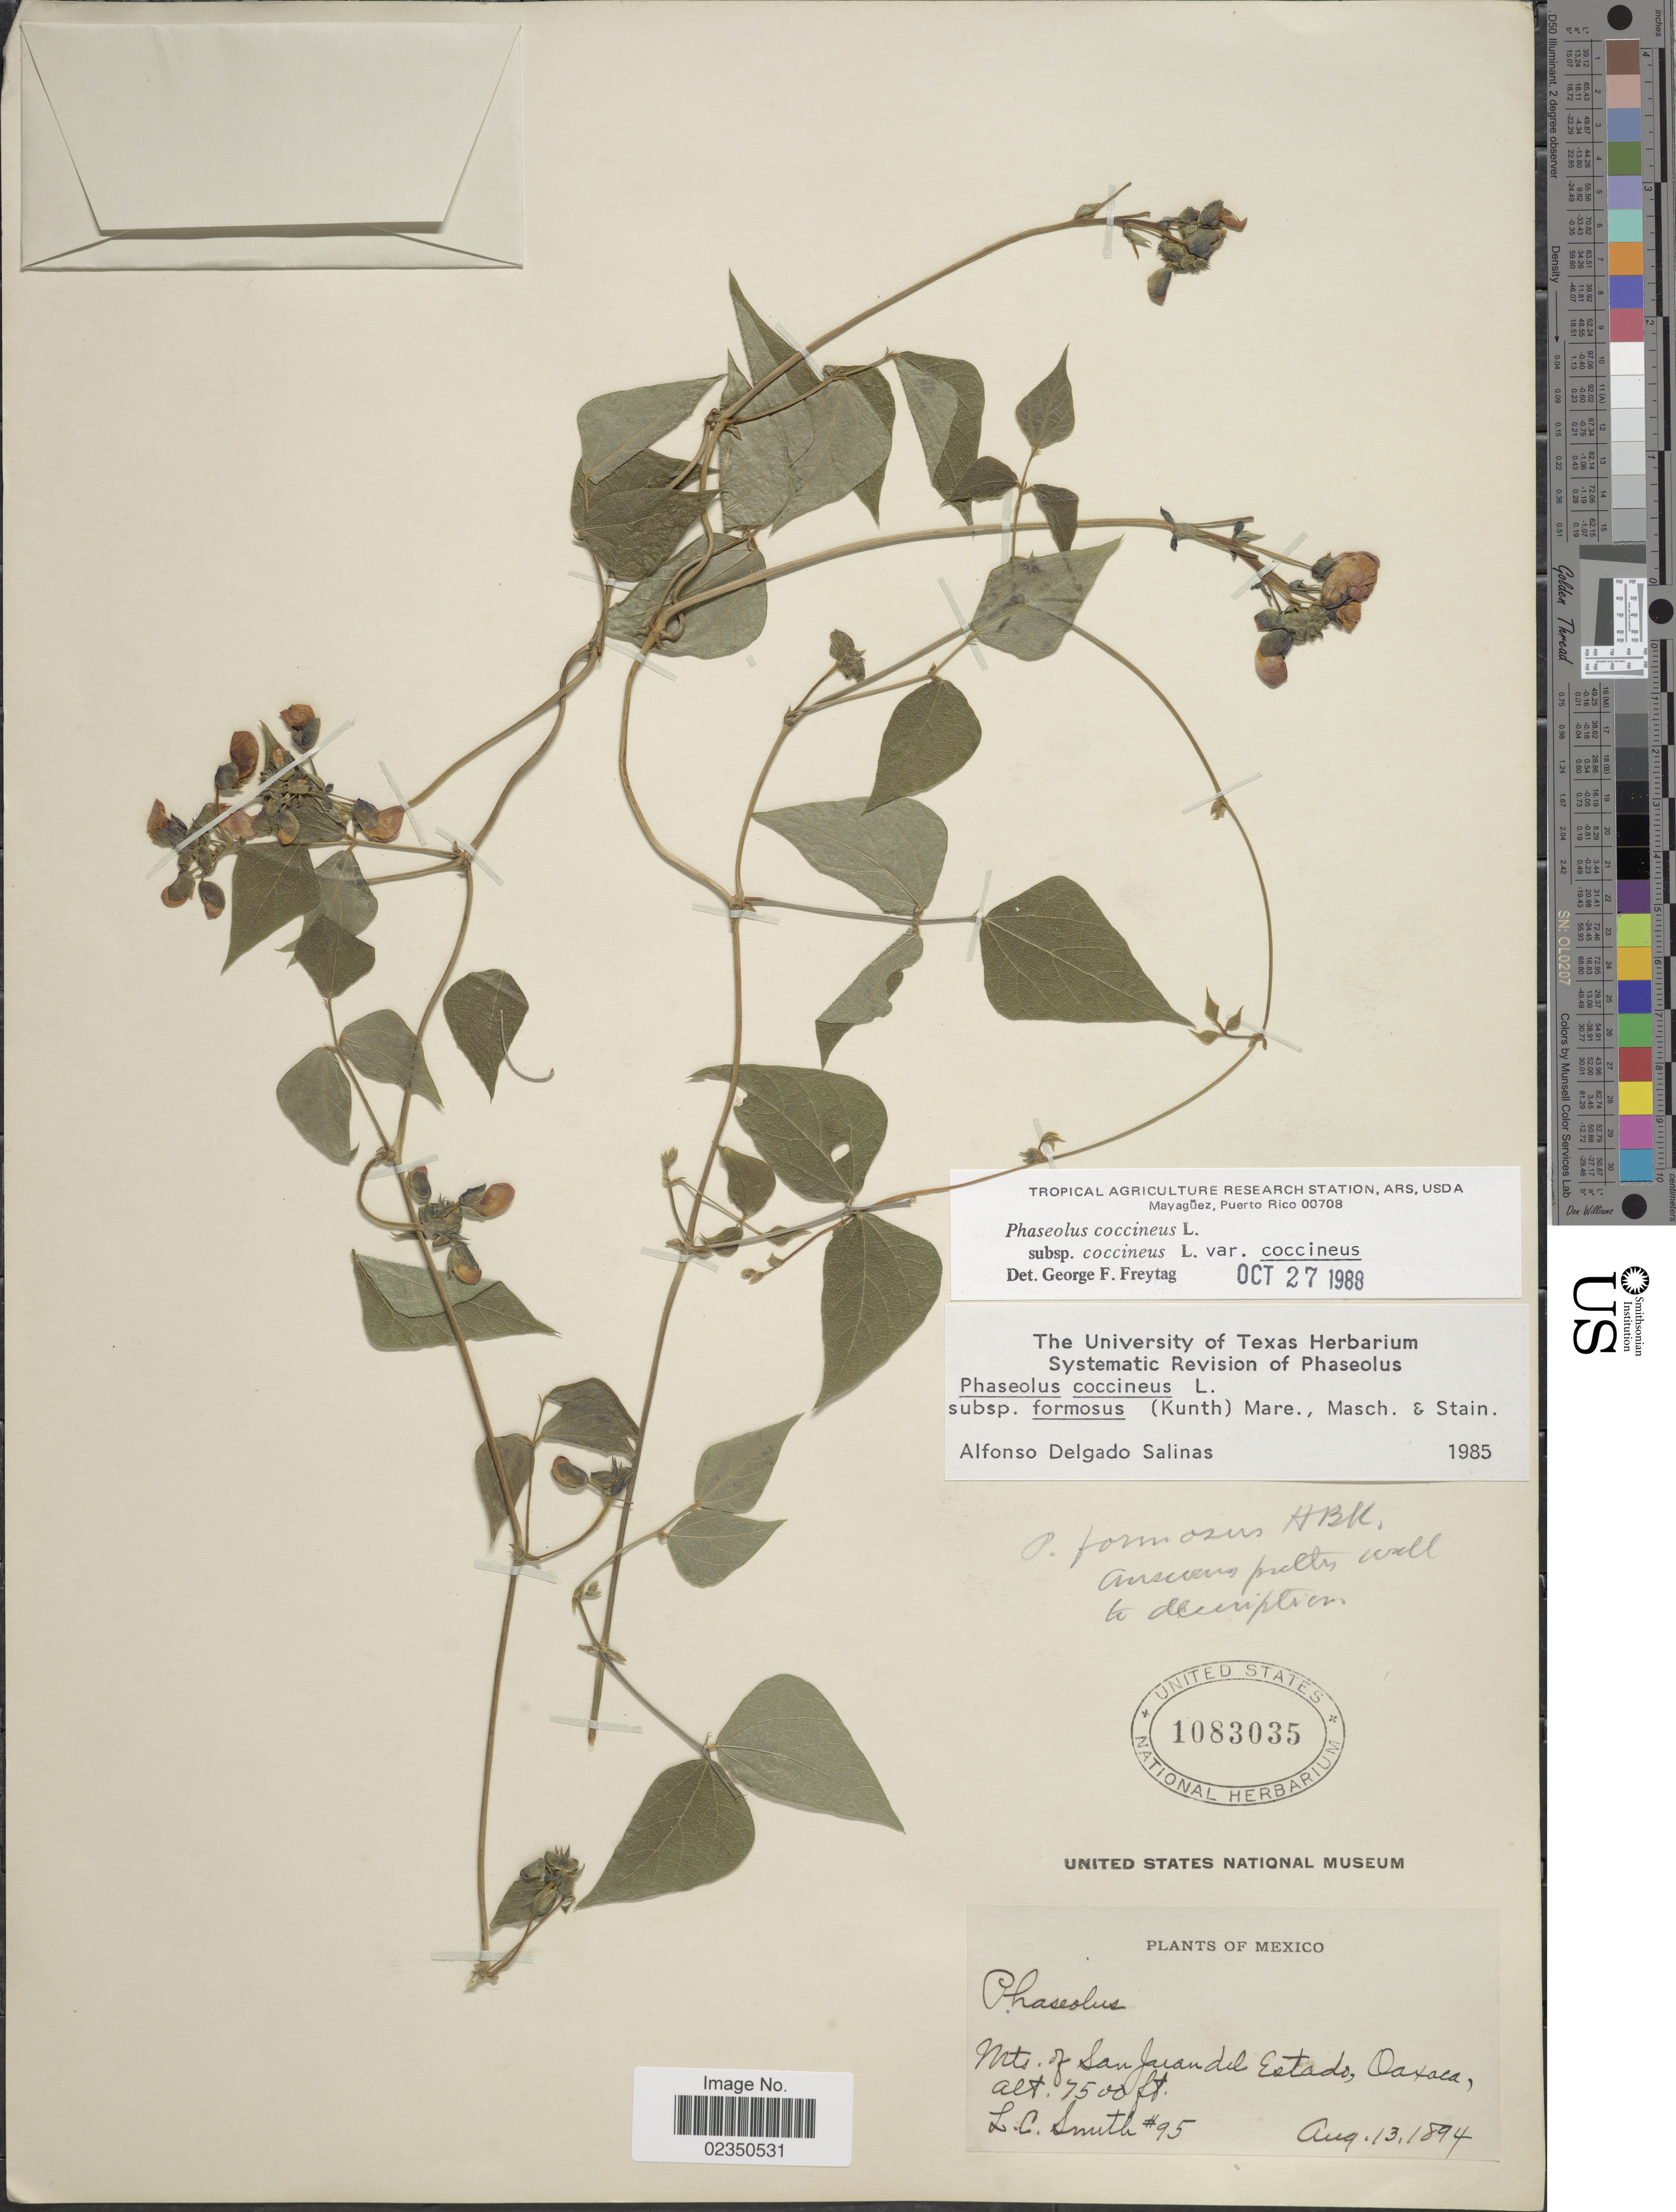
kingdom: Plantae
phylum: Tracheophyta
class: Magnoliopsida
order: Fabales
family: Fabaceae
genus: Phaseolus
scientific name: Phaseolus coccineus var. coccineus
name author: L.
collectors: L. C. Smith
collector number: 95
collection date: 1894-08-13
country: Mexico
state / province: Oaxaca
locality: Mts. of San Juan del Estado.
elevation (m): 2286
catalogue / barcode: US 1083035